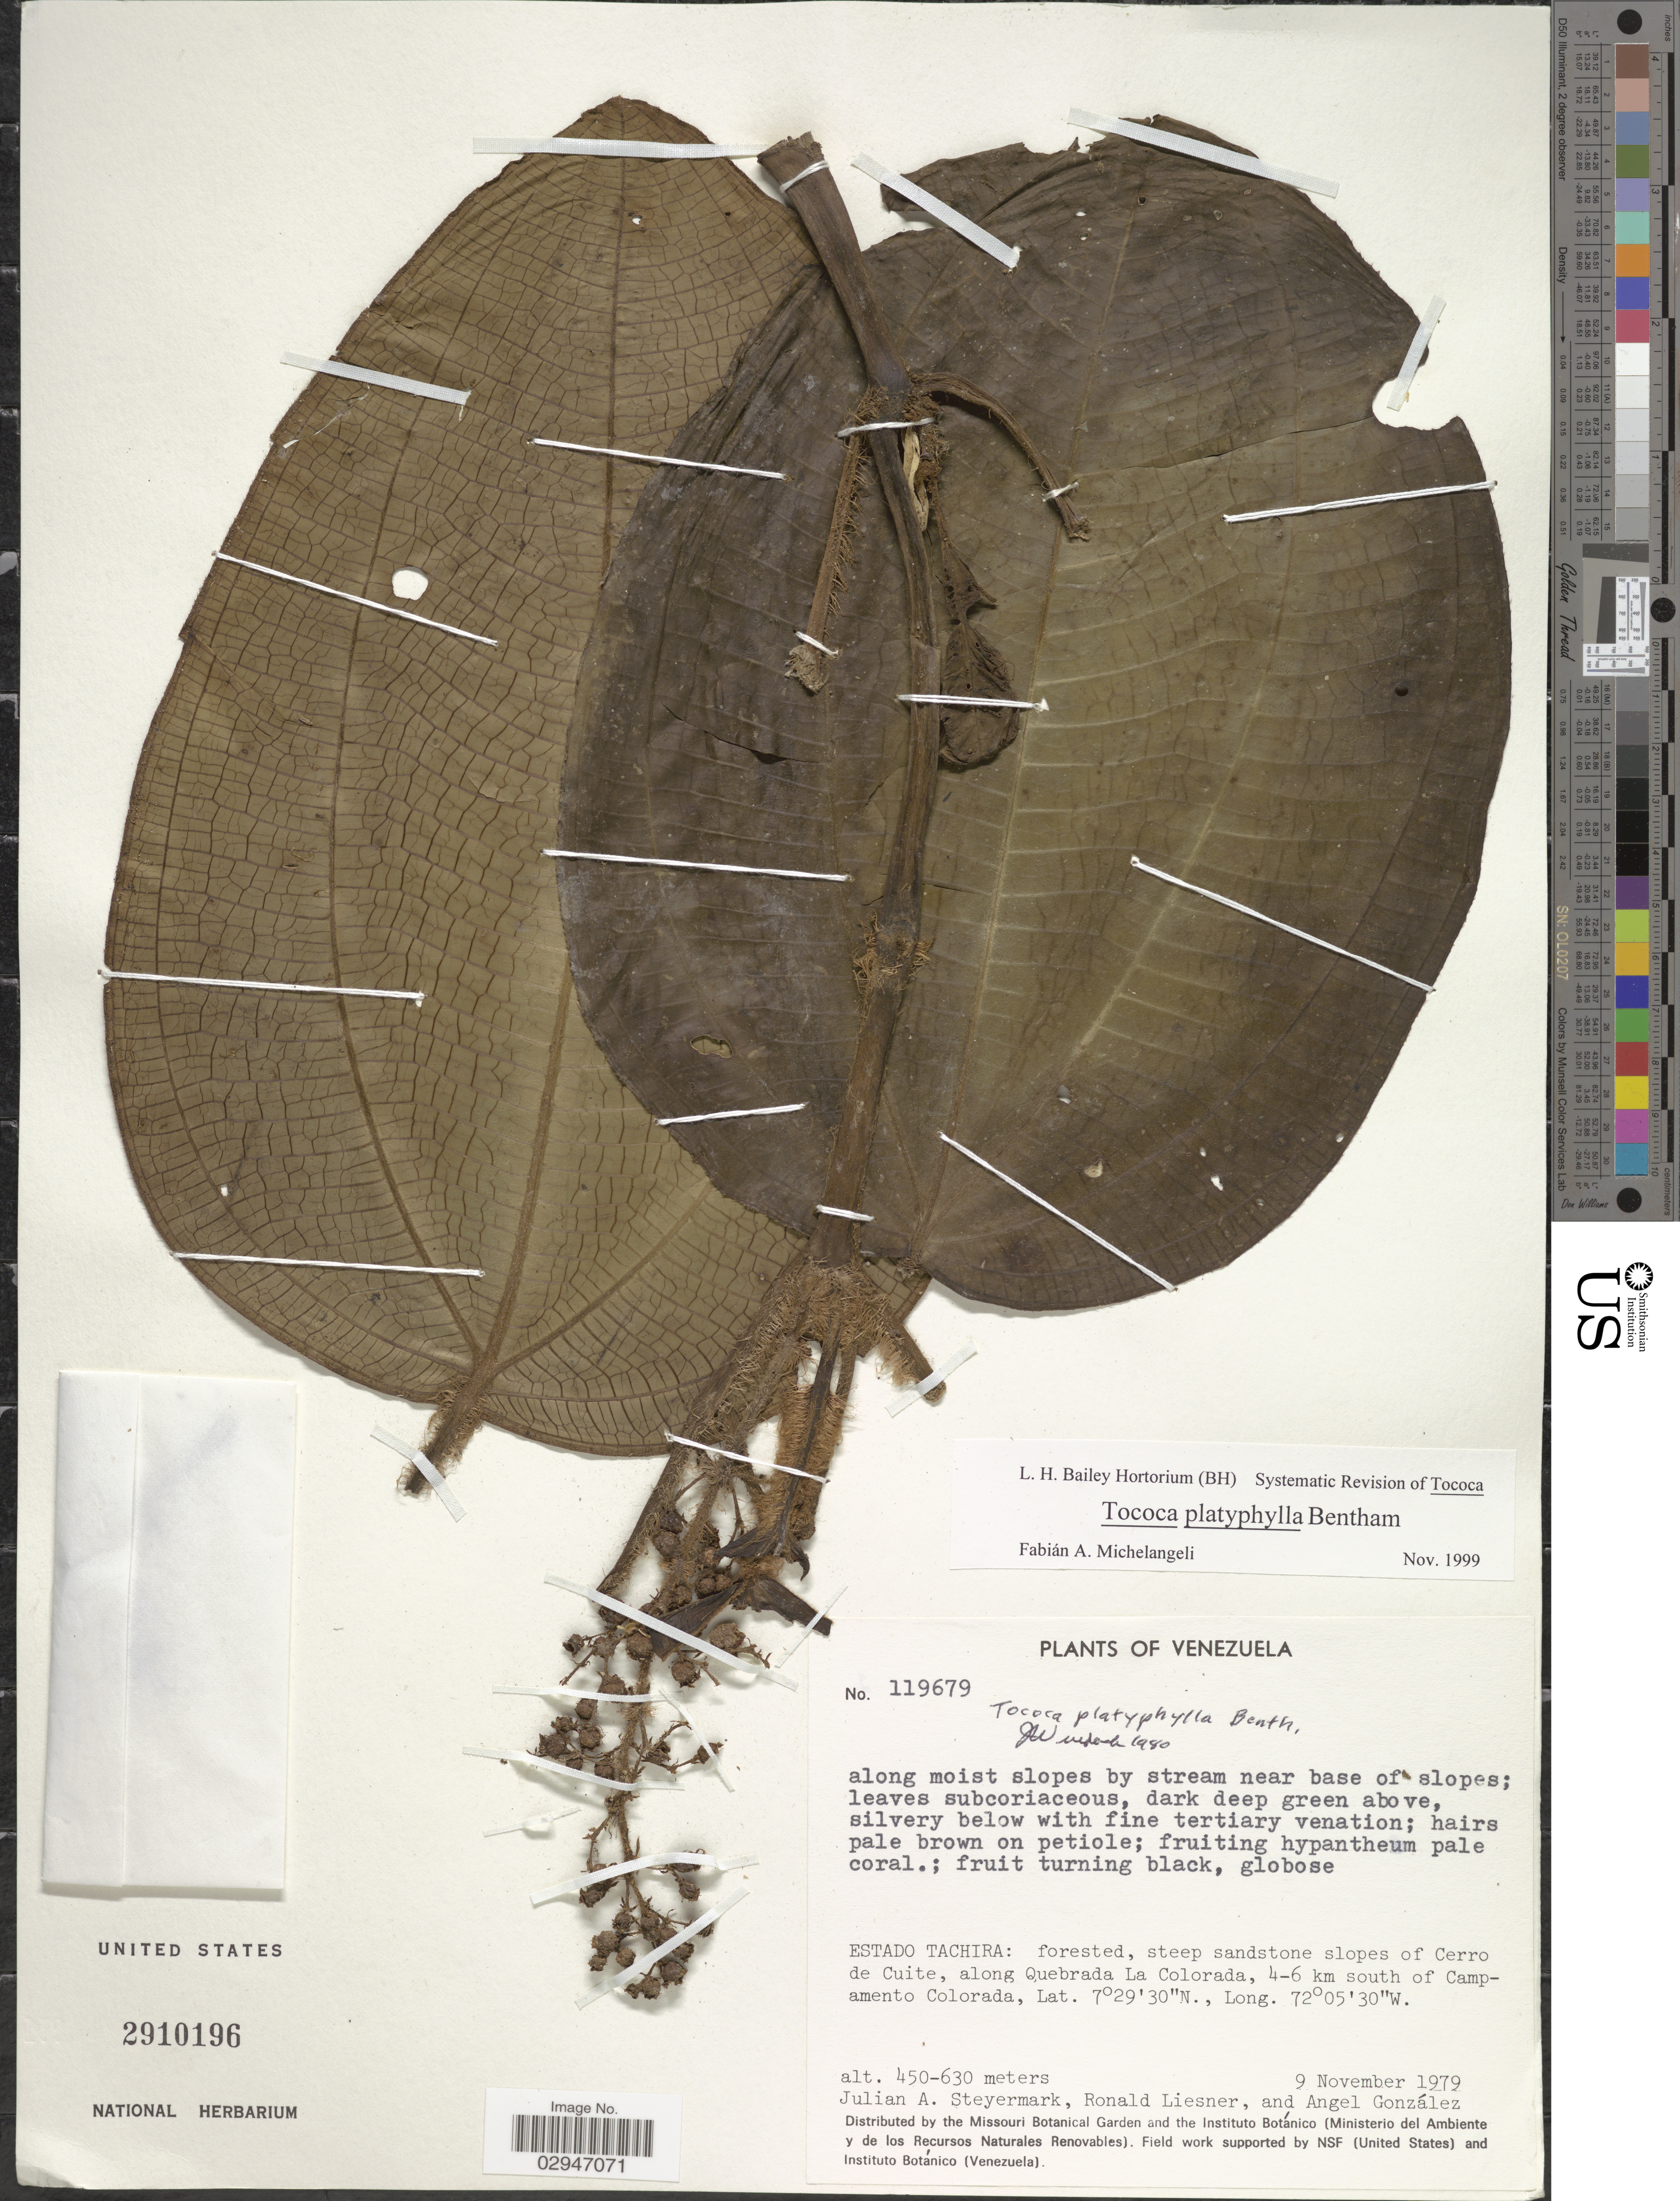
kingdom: Plantae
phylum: Tracheophyta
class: Magnoliopsida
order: Myrtales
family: Melastomataceae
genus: Tococa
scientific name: Tococa platyphylla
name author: Benth.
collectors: J. Steyermark, R. L. Liesner & A. C. González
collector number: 119679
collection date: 1979-11-09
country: Venezuela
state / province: Tachira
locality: Forested, steep sandstone slopes of Cerro de Cuite, along Quebrada La Colorada, 4-6 km south of Campamento Colorada.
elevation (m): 450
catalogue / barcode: US 2910196